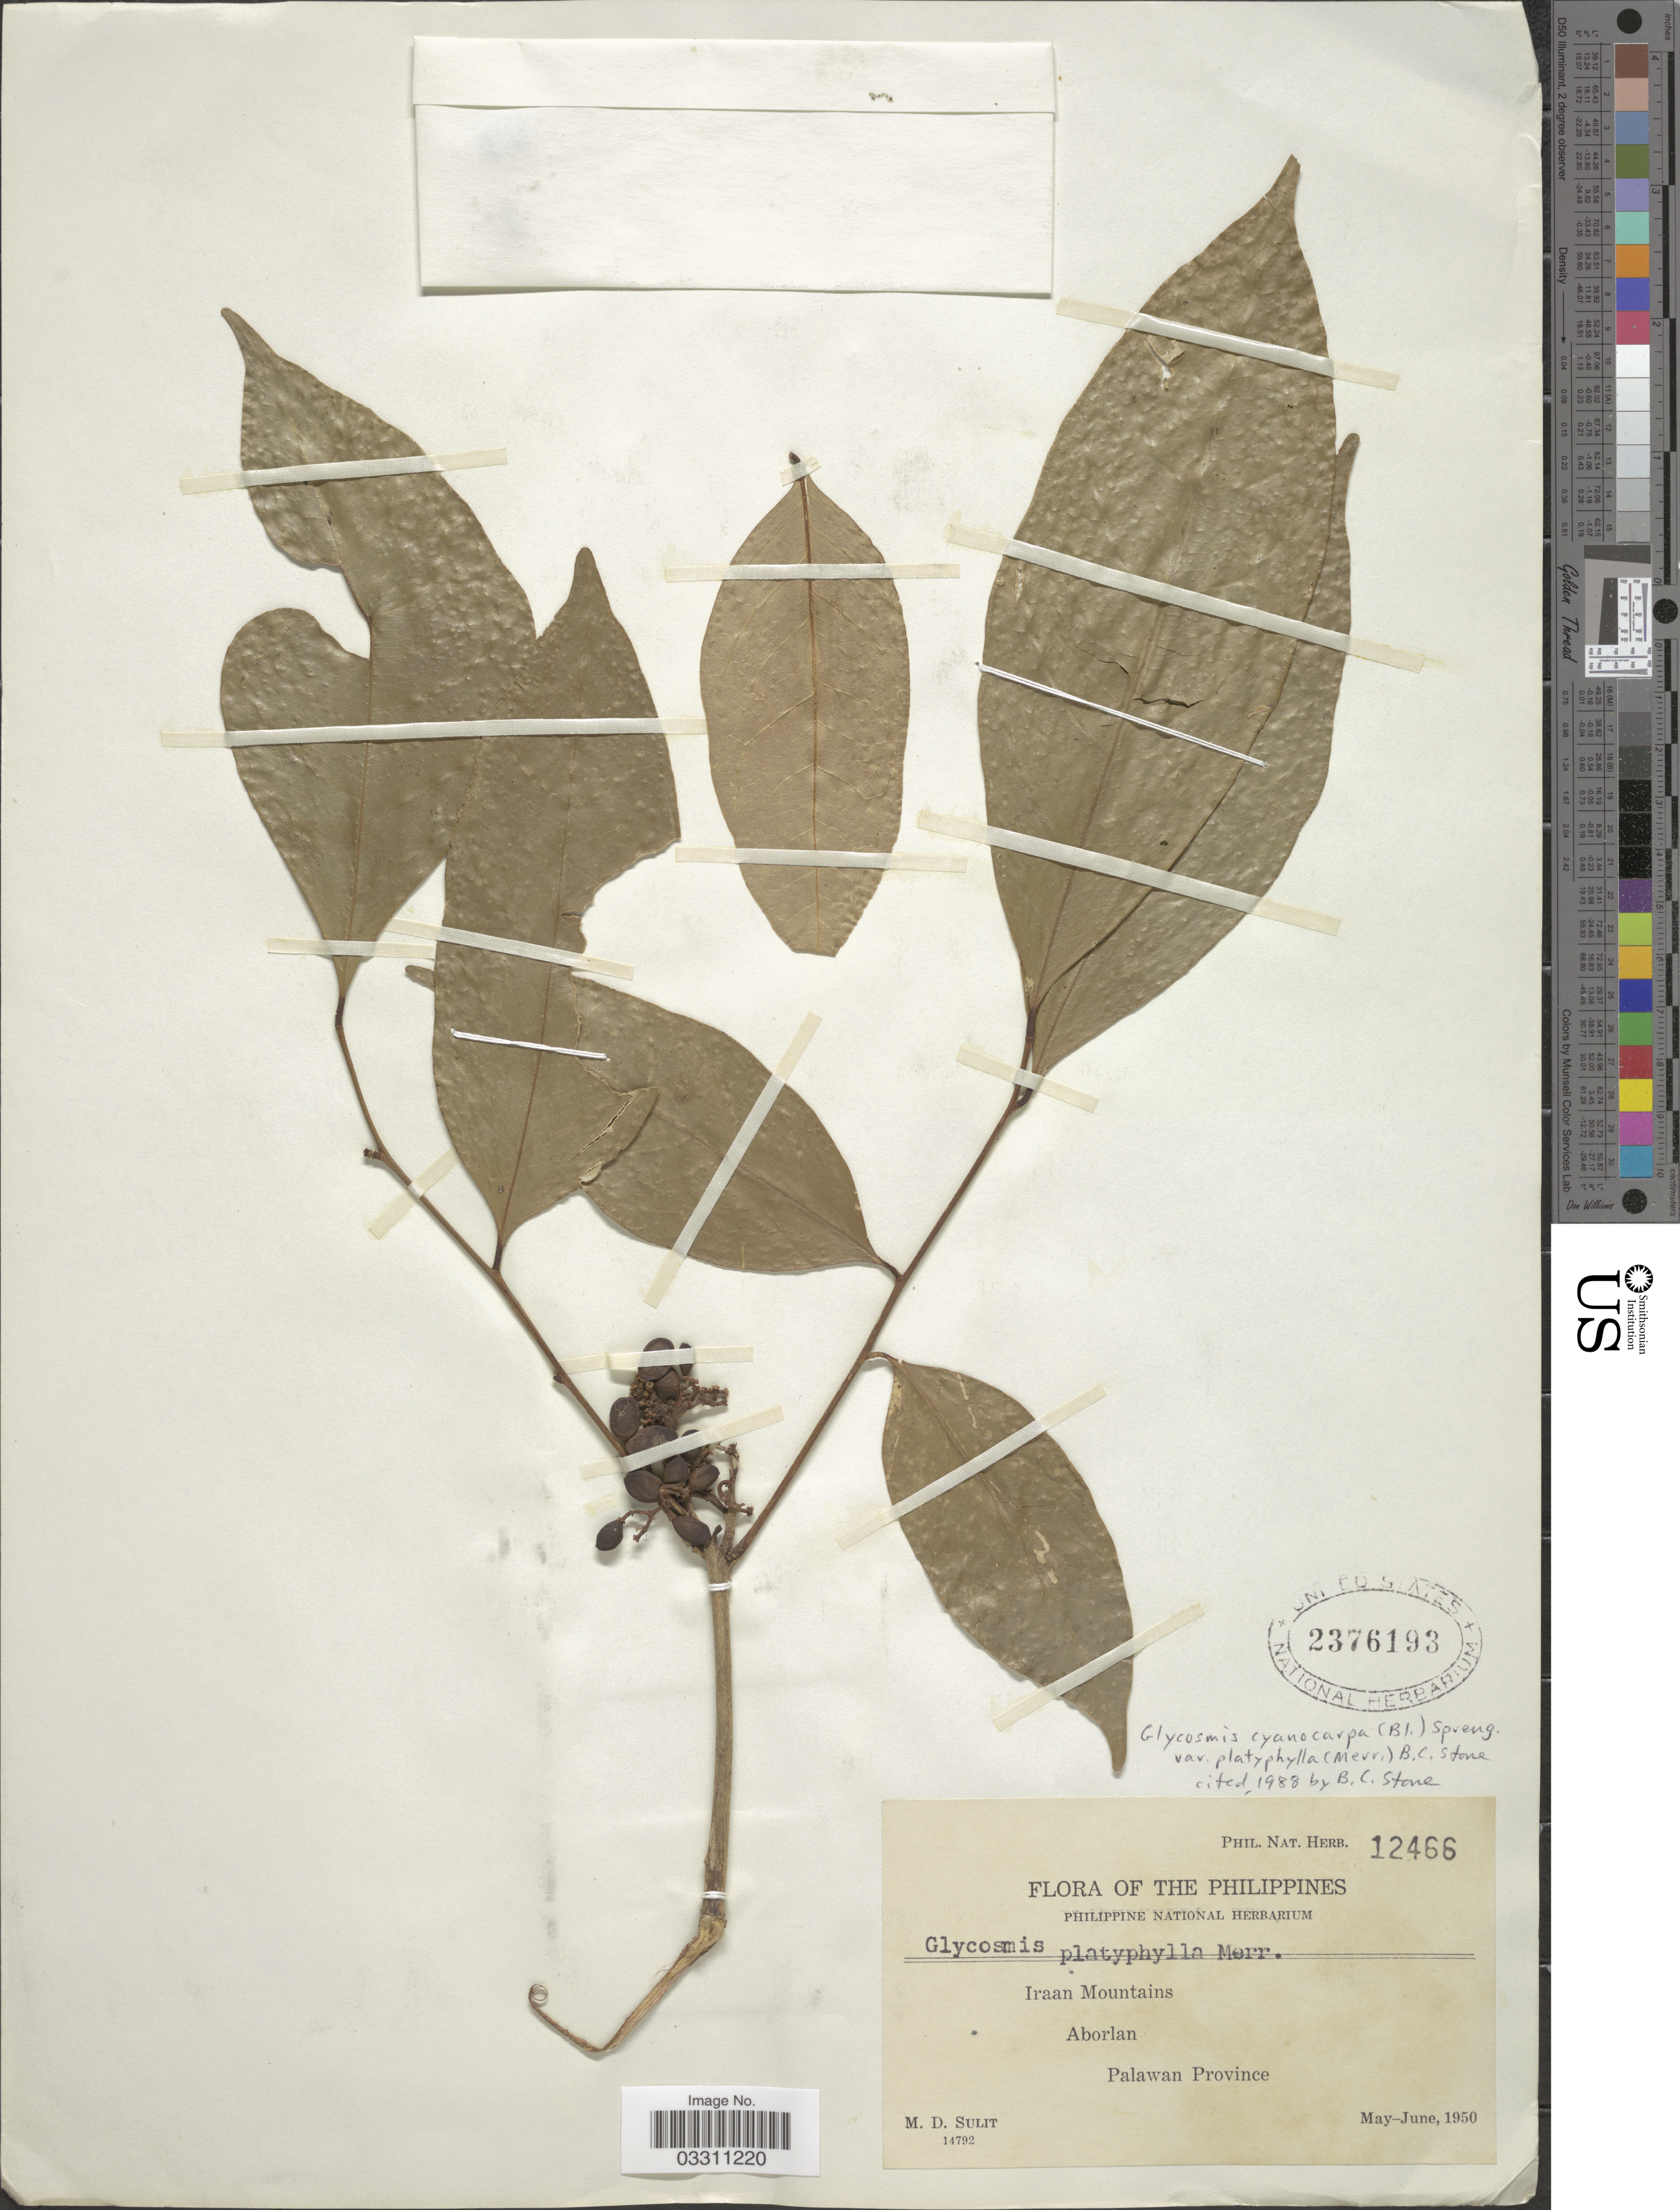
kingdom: Plantae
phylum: Tracheophyta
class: Magnoliopsida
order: Sapindales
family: Rutaceae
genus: Glycosmis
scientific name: Glycosmis cyanocarpa var. platyphylla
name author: (Merr.) B.C. Stone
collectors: M. Sulit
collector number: Phil. Nat. Herb.12466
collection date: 1950-05/1950-06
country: Philippines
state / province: Mimaropa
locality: Iraan Mountains. Aborlan. Palawan Province.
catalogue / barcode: US 2376193